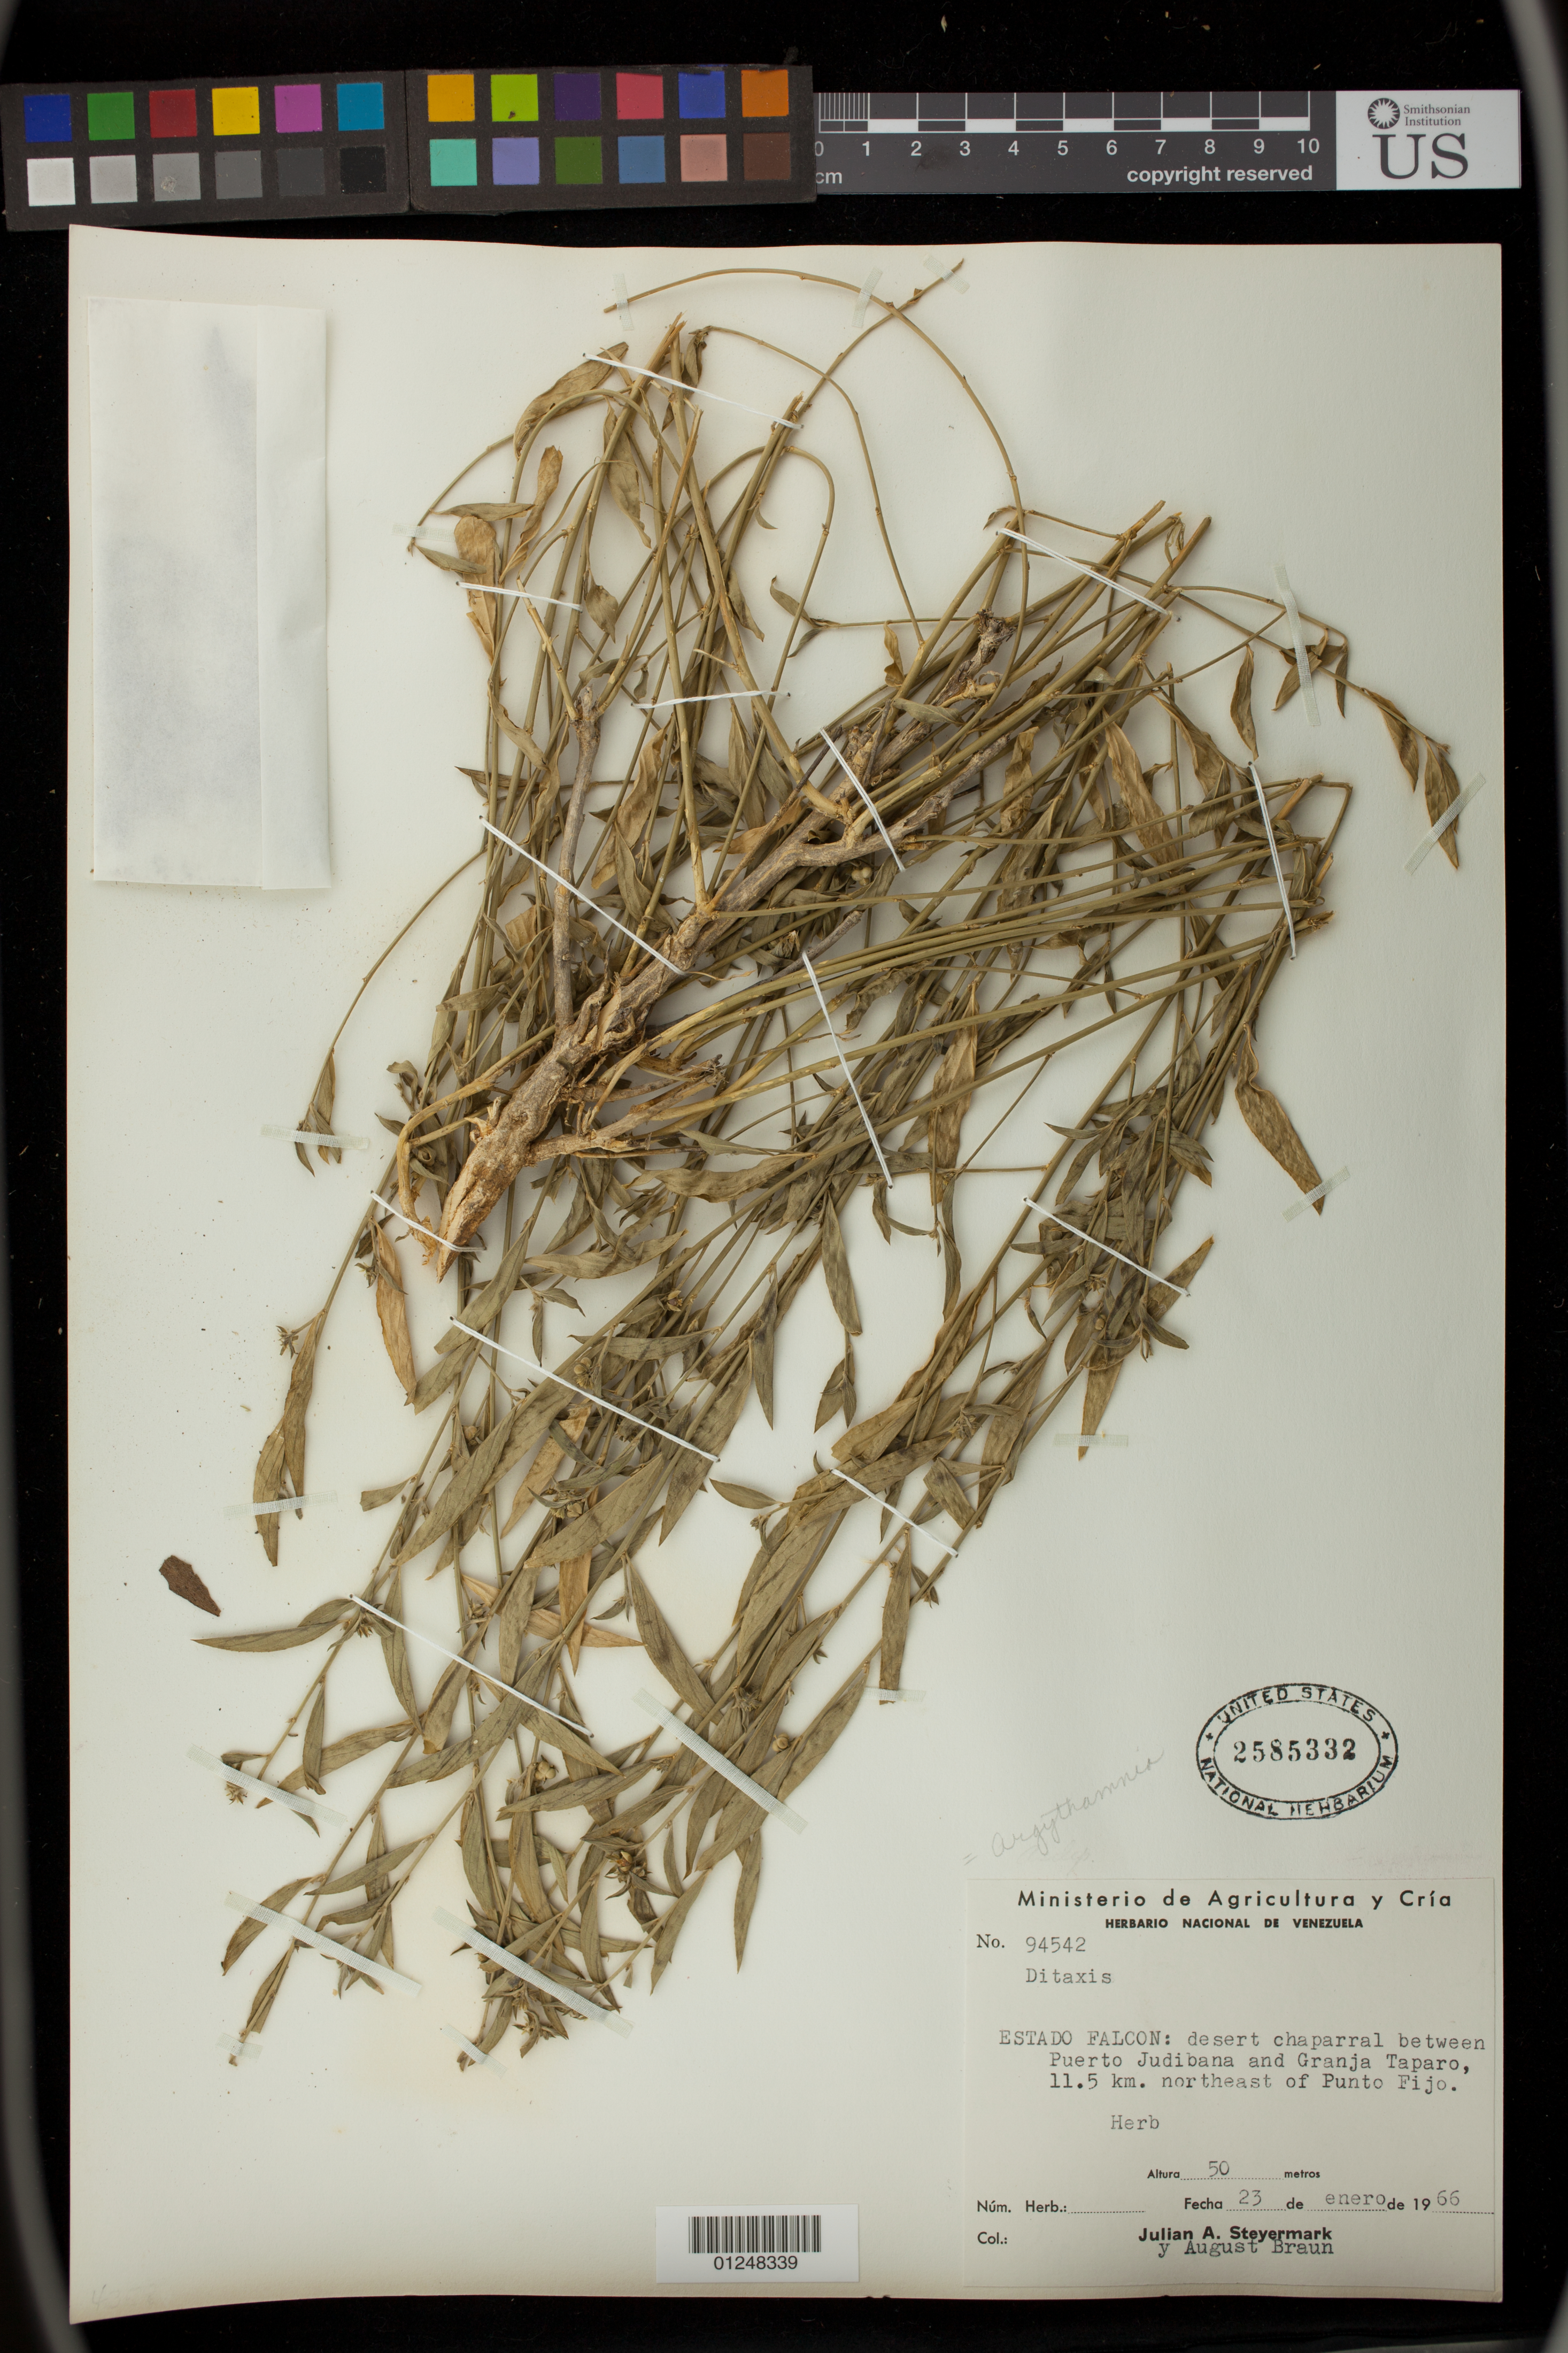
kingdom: Plantae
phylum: Tracheophyta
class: Magnoliopsida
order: Malpighiales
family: Euphorbiaceae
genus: Argythamnia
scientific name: Argythamnia argothamnoides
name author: (Bertero & Spreng.) J.W. Ingram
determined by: Külkamp, Josimar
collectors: J. Steyermark & A. Braun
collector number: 94542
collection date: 1966-01-23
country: Venezuela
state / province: Falcón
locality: desert chaparral between Puerto Judibana and Granja Taparo 11.5 km. northeast of Punto Fijo.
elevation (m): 50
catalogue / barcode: US 2585332